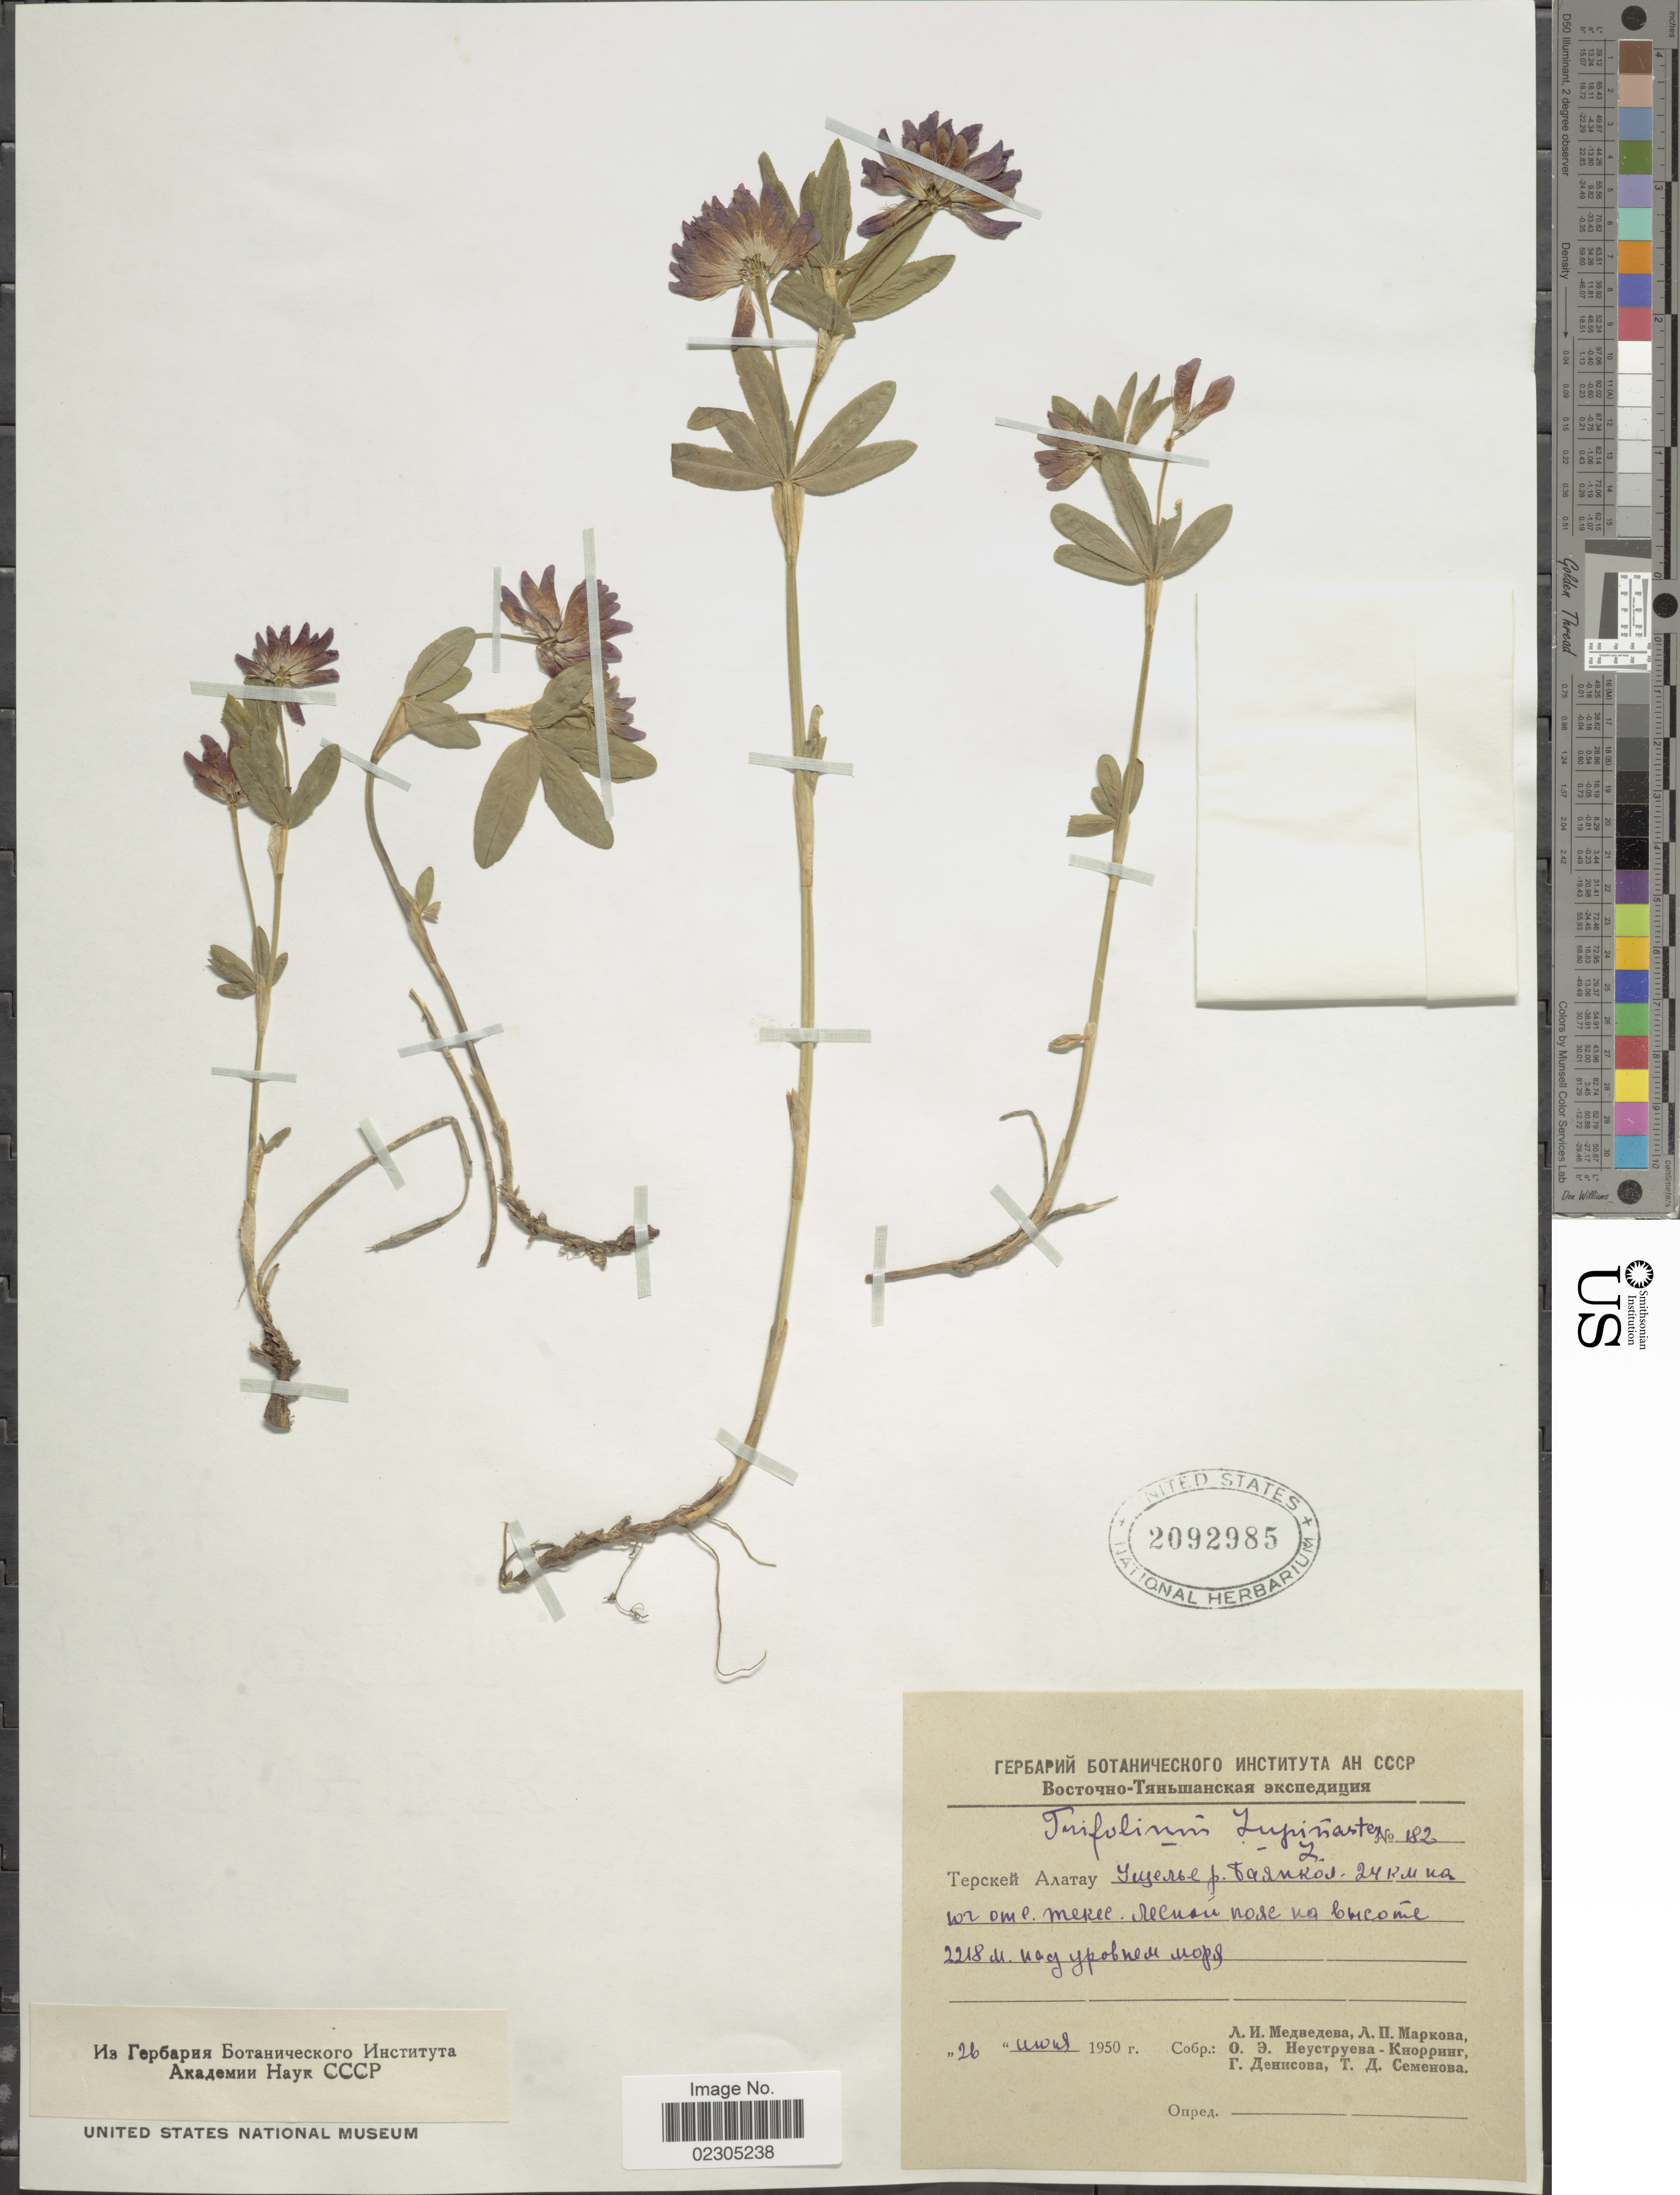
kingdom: Plantae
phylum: Tracheophyta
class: Magnoliopsida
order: Fabales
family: Fabaceae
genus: Trifolium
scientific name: Trifolium lupinaster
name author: L.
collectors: L. Medvedeva, L. Markova, O. Neustrueva-Knorring, G. Denisova & T. Semenova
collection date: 1950-07-26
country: Kazakhstan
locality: Bayankol Gorge, 24 km S from Tekes.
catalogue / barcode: US 2092985